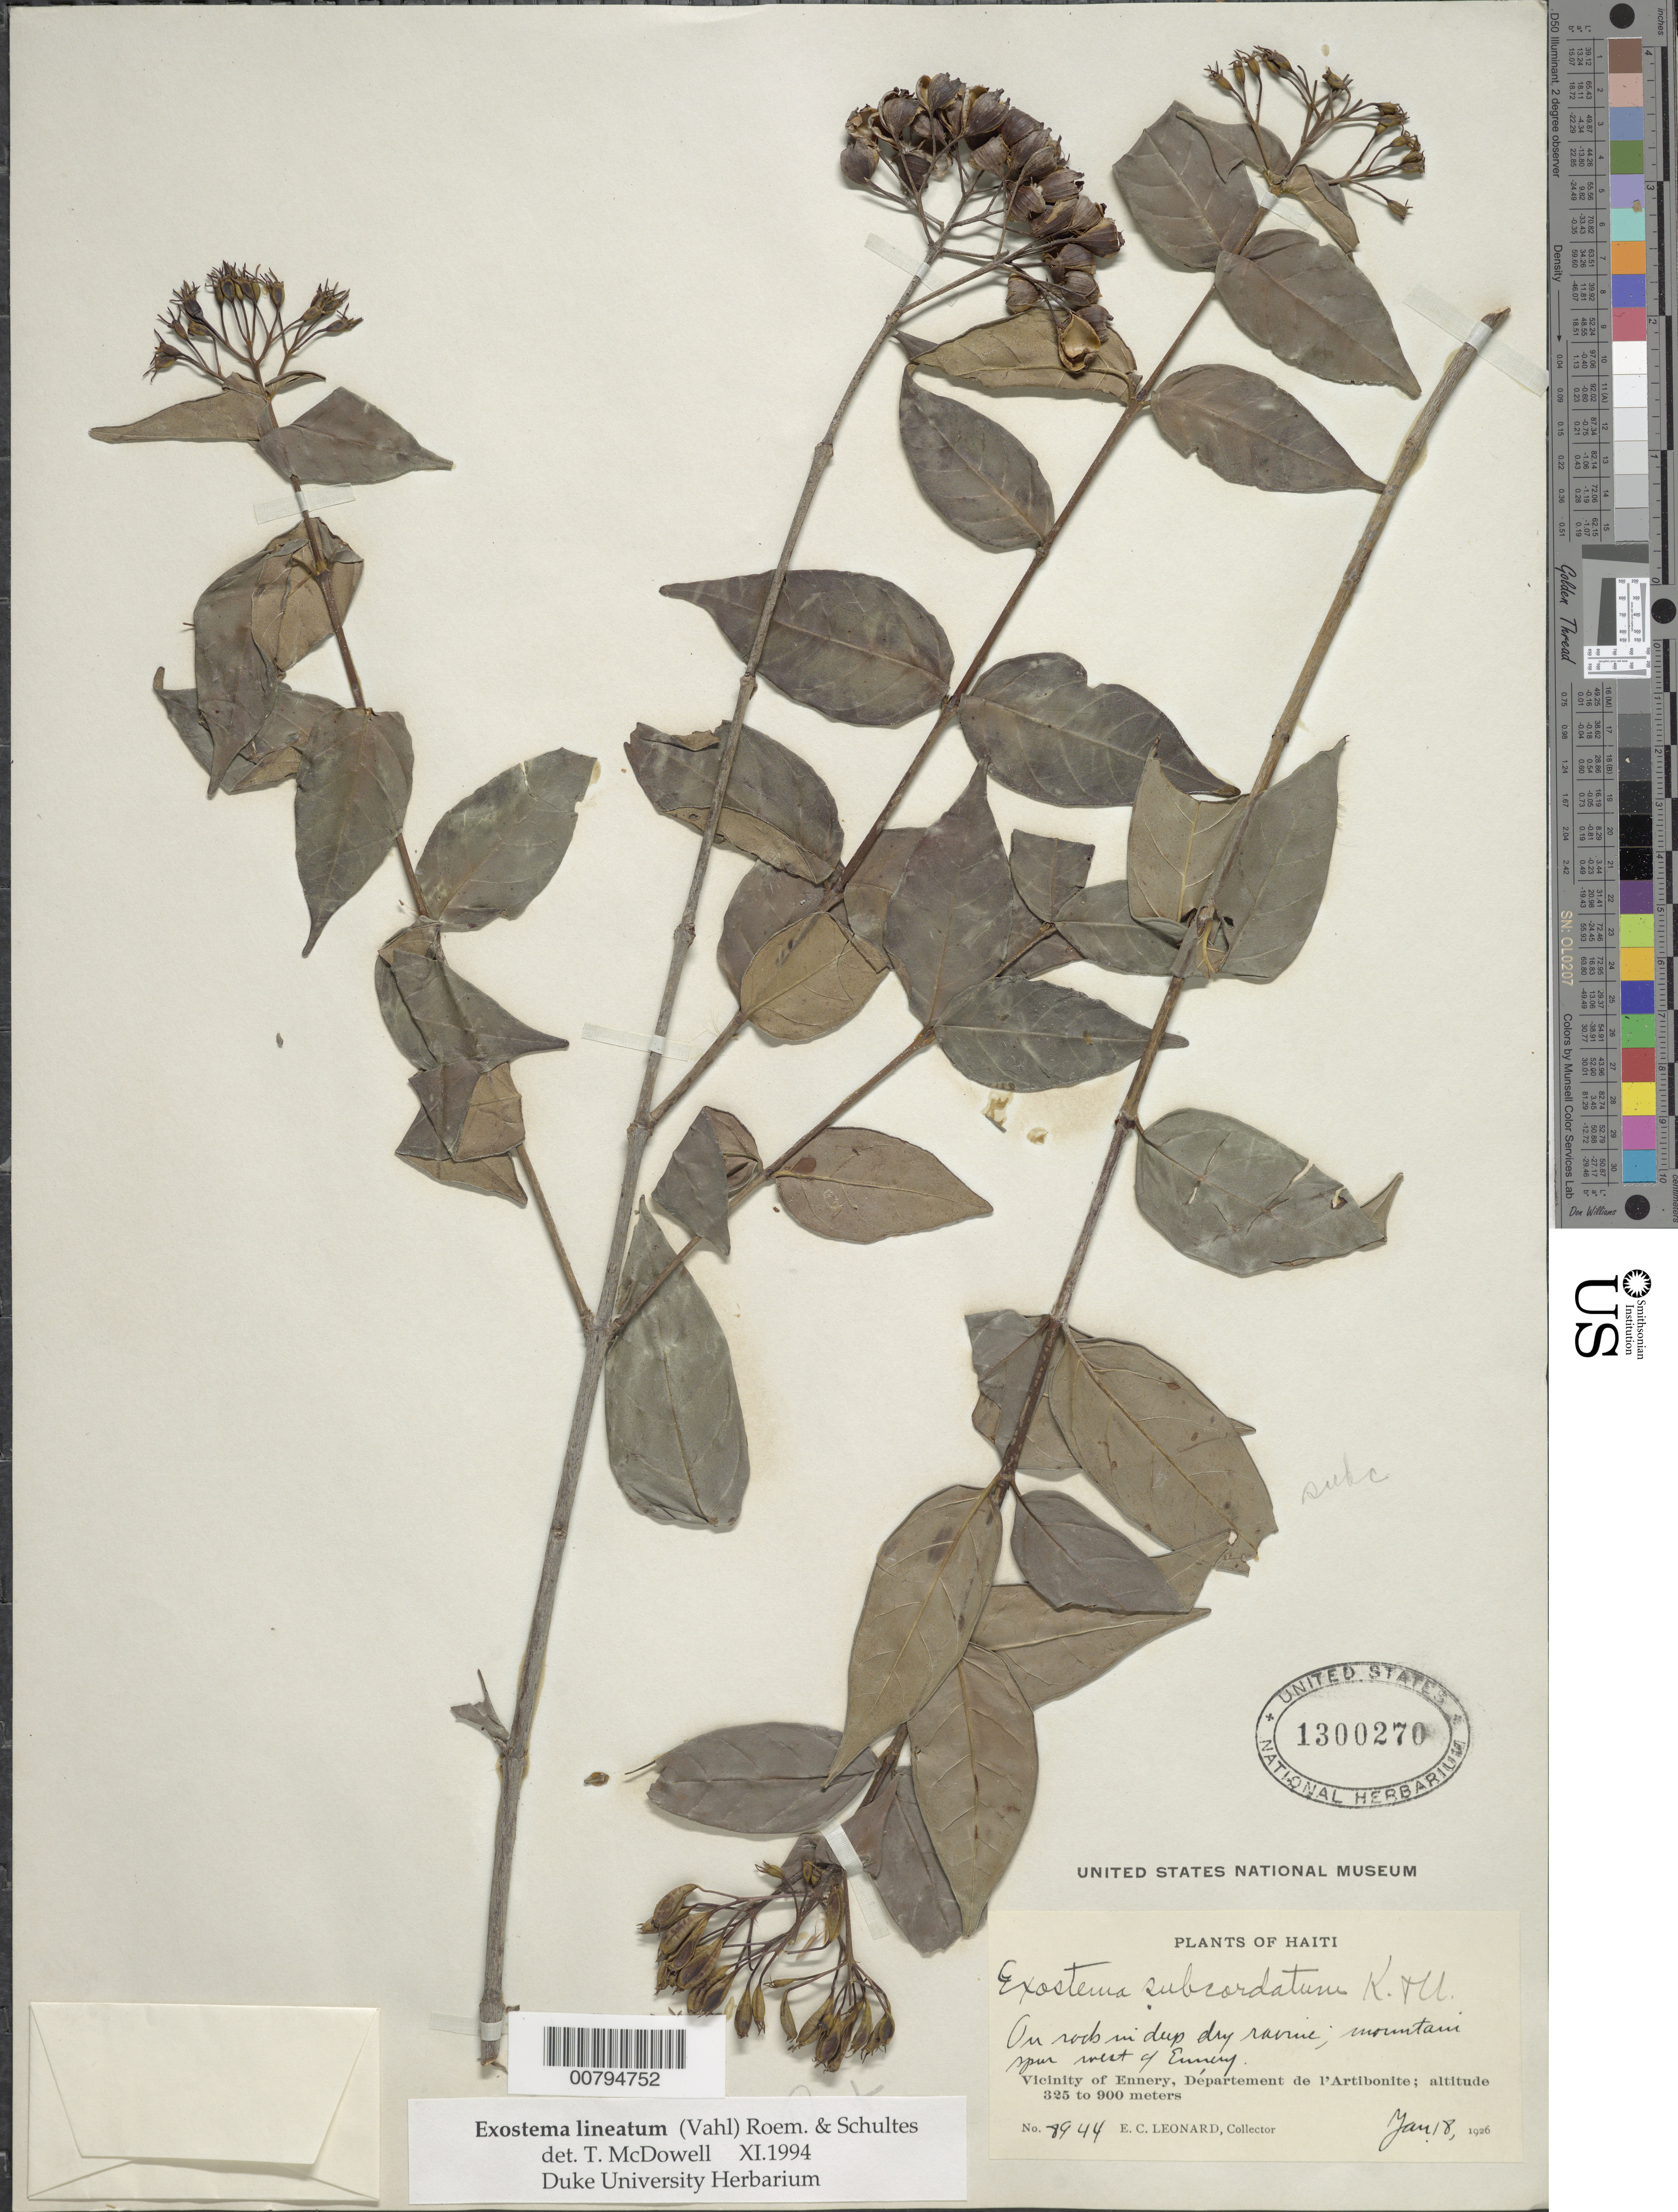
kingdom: Plantae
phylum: Tracheophyta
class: Magnoliopsida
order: Gentianales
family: Rubiaceae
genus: Exostema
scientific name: Exostema lineatum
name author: (Vahl) Roem. & Schult.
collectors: E. C. Leonard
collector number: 8944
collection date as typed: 18 Jan 1926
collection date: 1926-01-18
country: Haiti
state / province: Artibonite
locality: Mountain spur west of Ennery,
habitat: On rocks in deep dry ravine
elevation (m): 325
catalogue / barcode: US 1300270